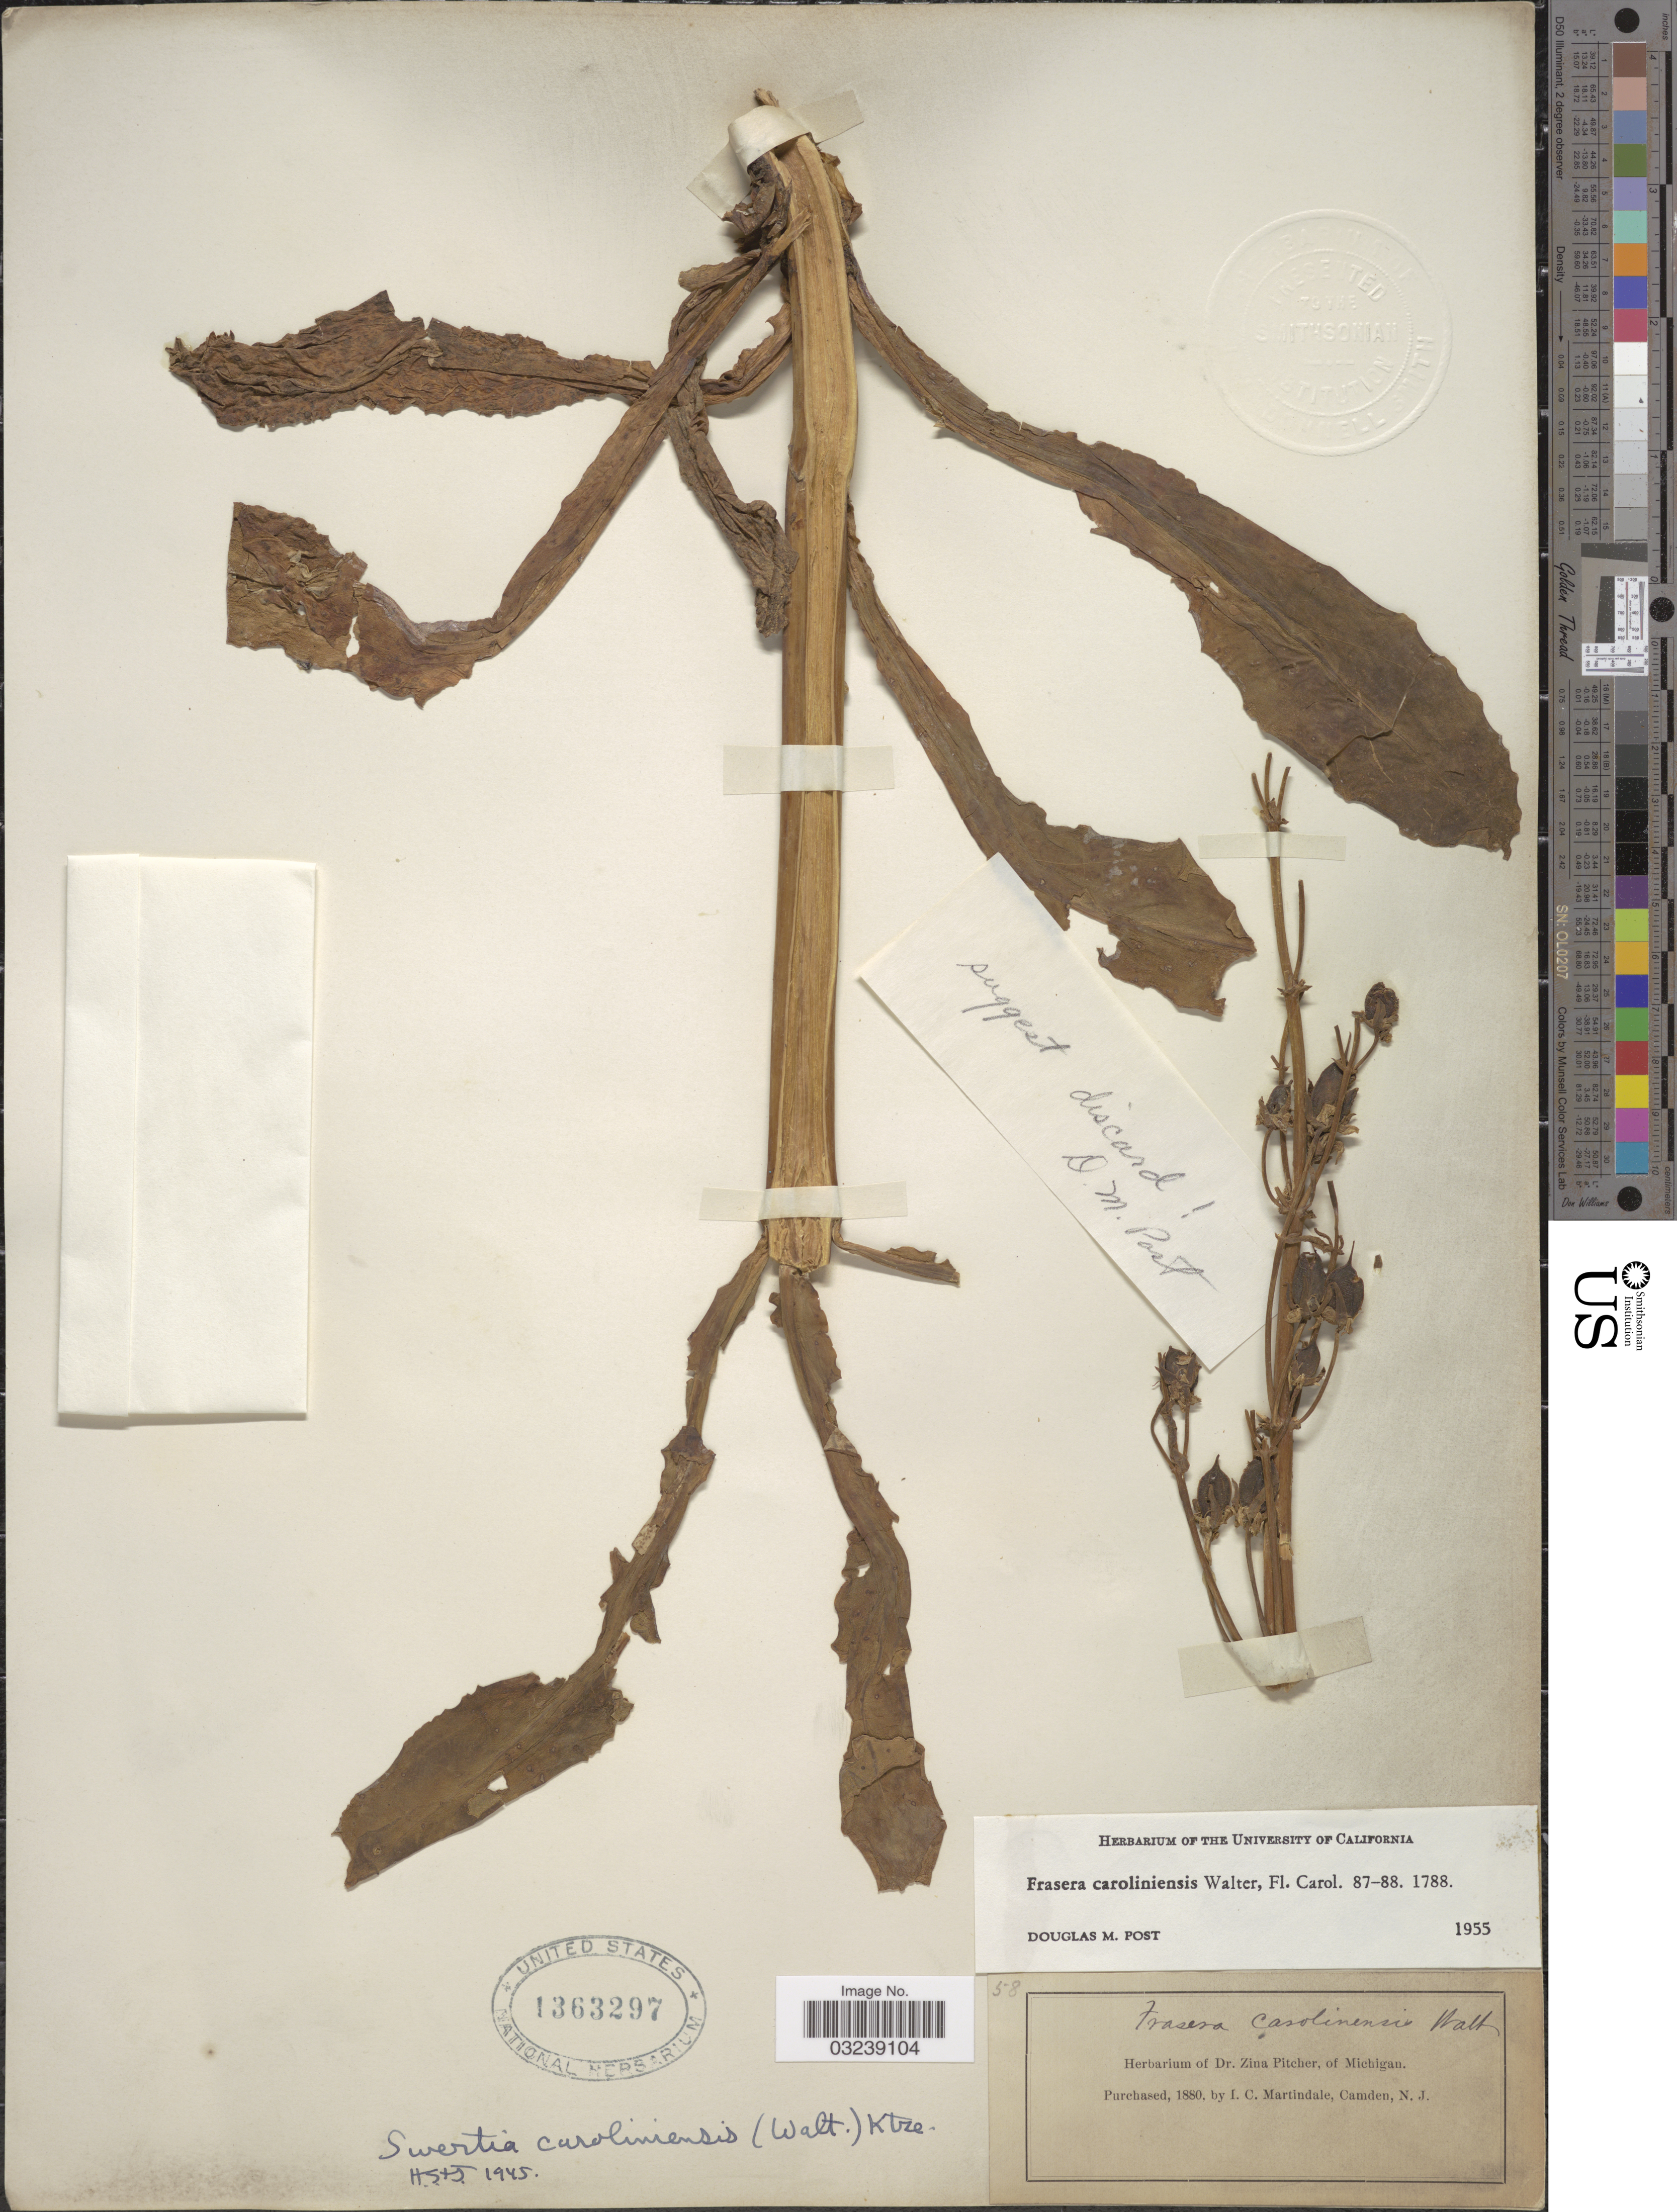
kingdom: Plantae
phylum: Tracheophyta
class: Magnoliopsida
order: Gentianales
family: Gentianaceae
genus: Frasera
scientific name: Frasera caroliniensis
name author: Walter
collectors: I. C. Martindale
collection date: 1880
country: United States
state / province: New Jersey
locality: Camden.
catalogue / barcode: US 1363297